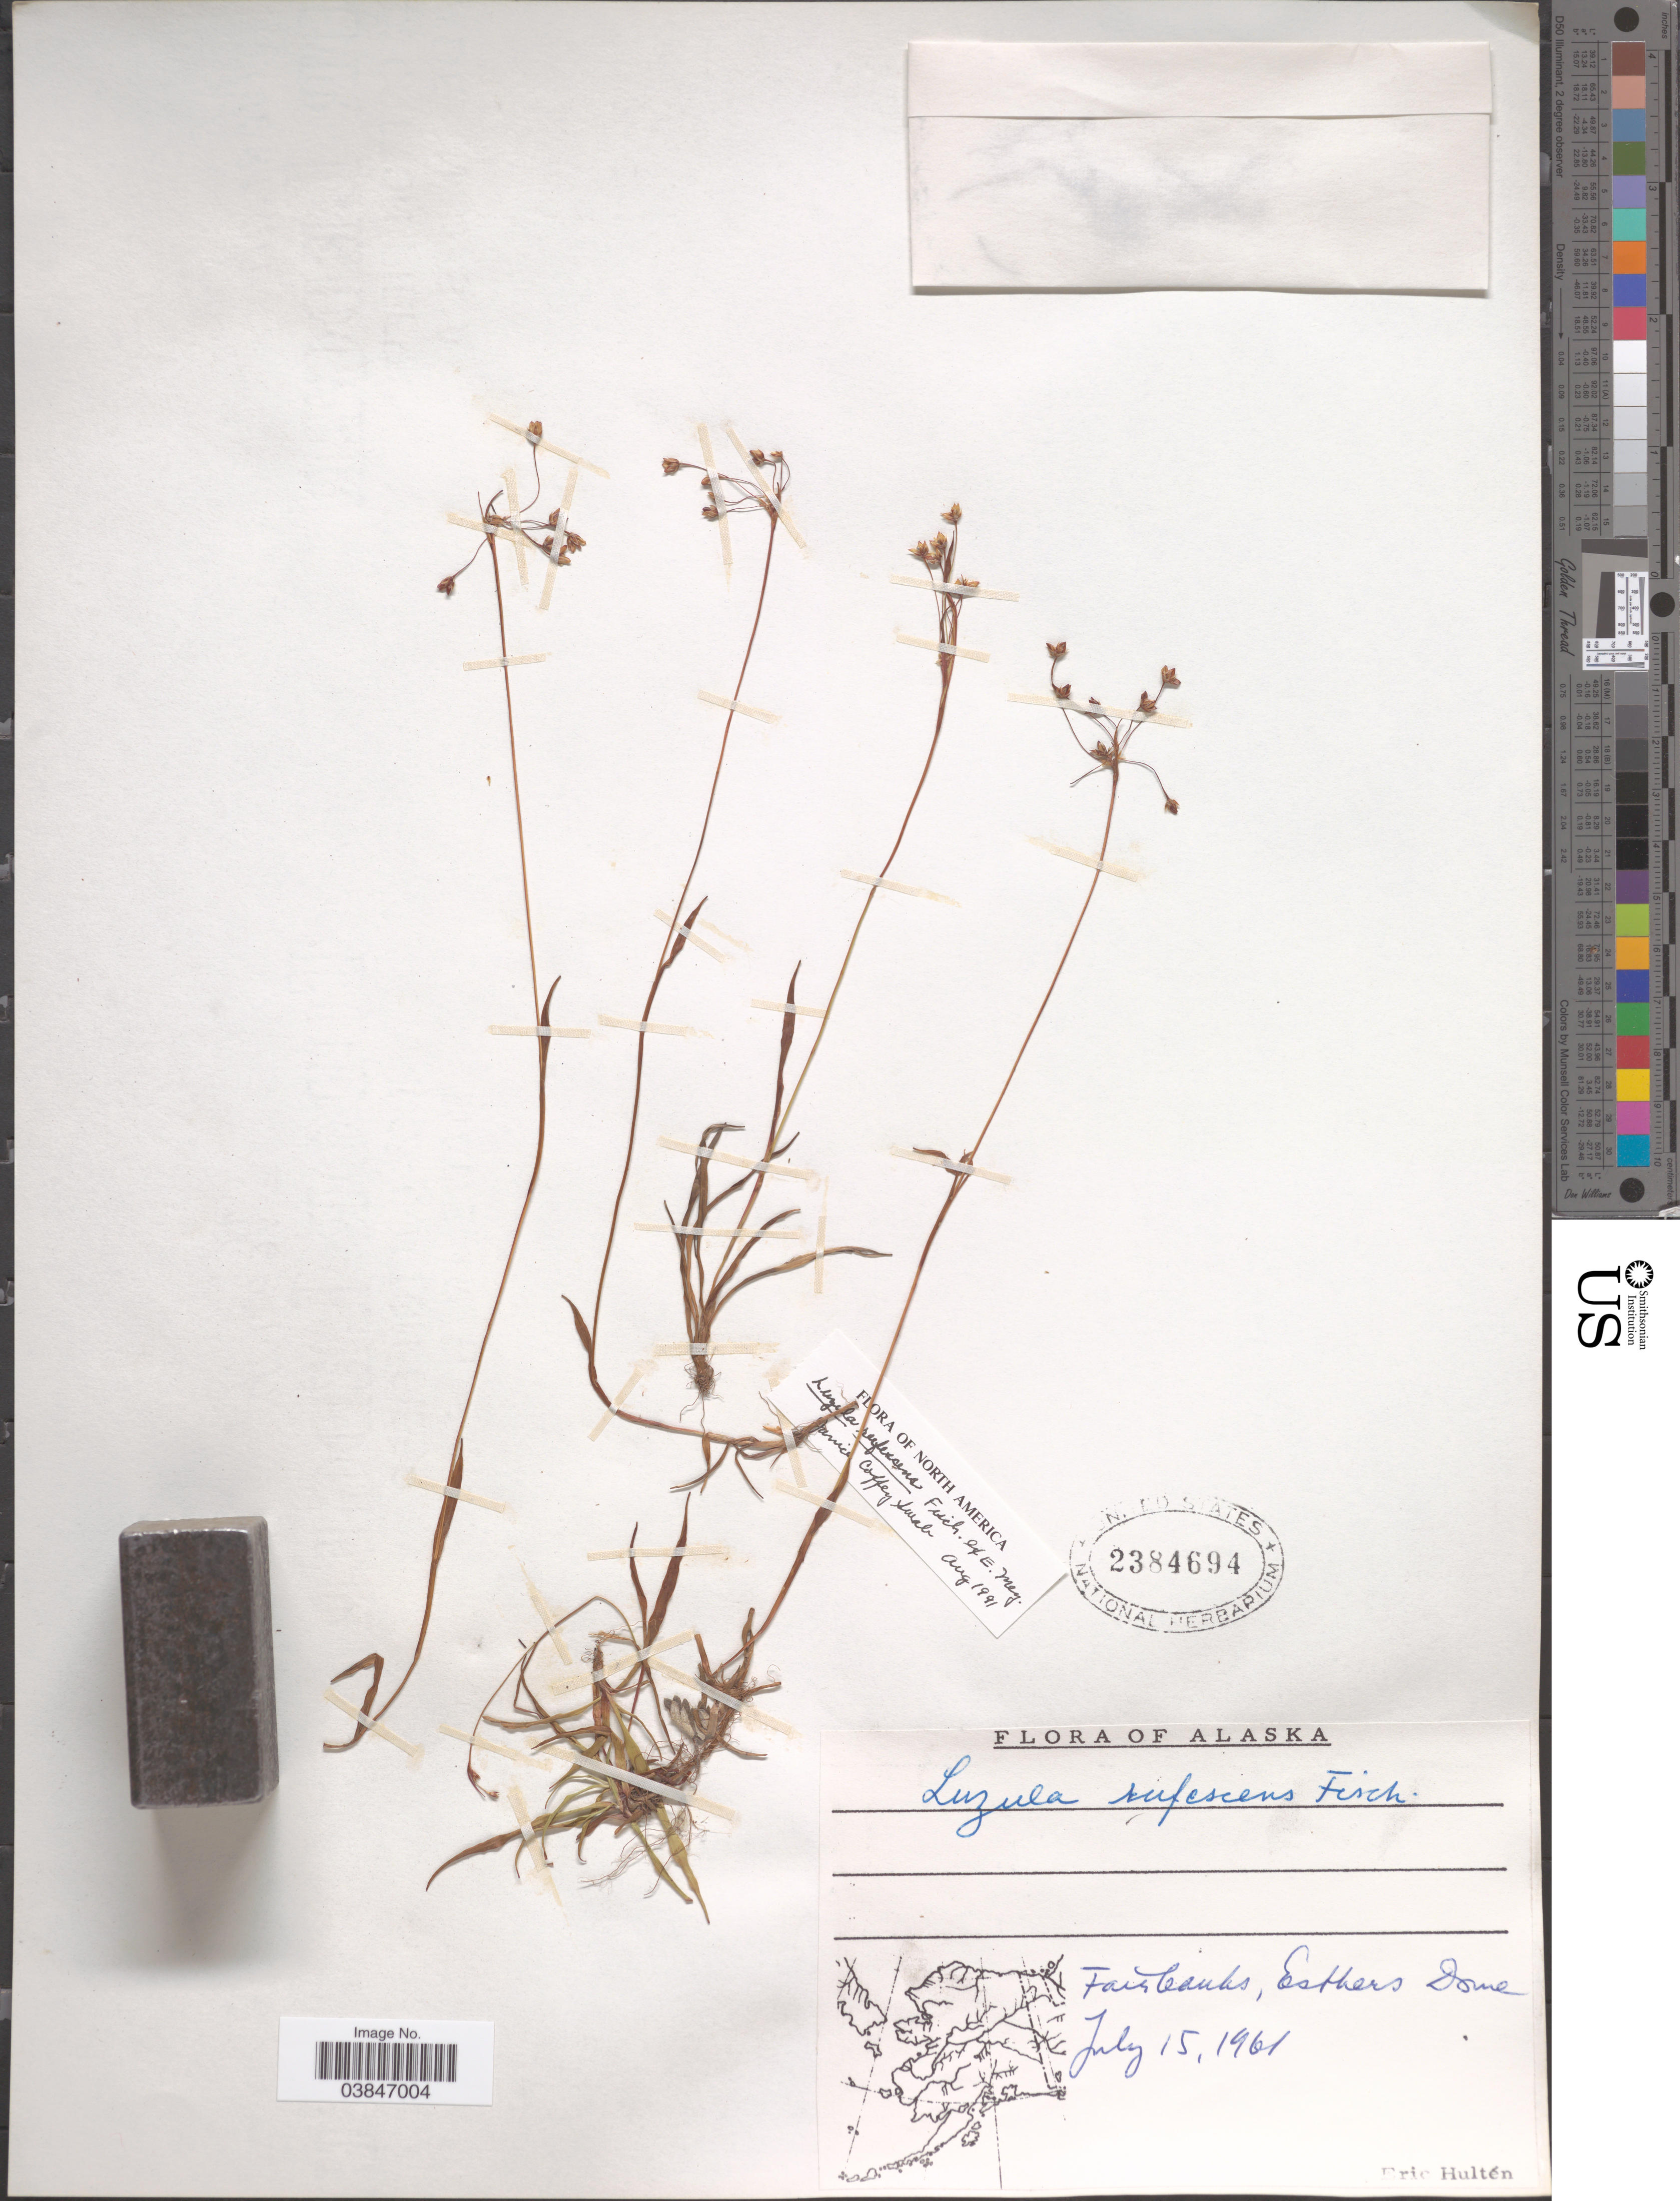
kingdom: Plantae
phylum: Tracheophyta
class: Liliopsida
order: Poales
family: Juncaceae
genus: Luzula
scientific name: Luzula rufescens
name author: Fisch. ex E. Mey.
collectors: E. G. Hultén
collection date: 1961-07-15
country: United States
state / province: Alaska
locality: Fairbanks, Esthers Dome.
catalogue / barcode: US 2384694